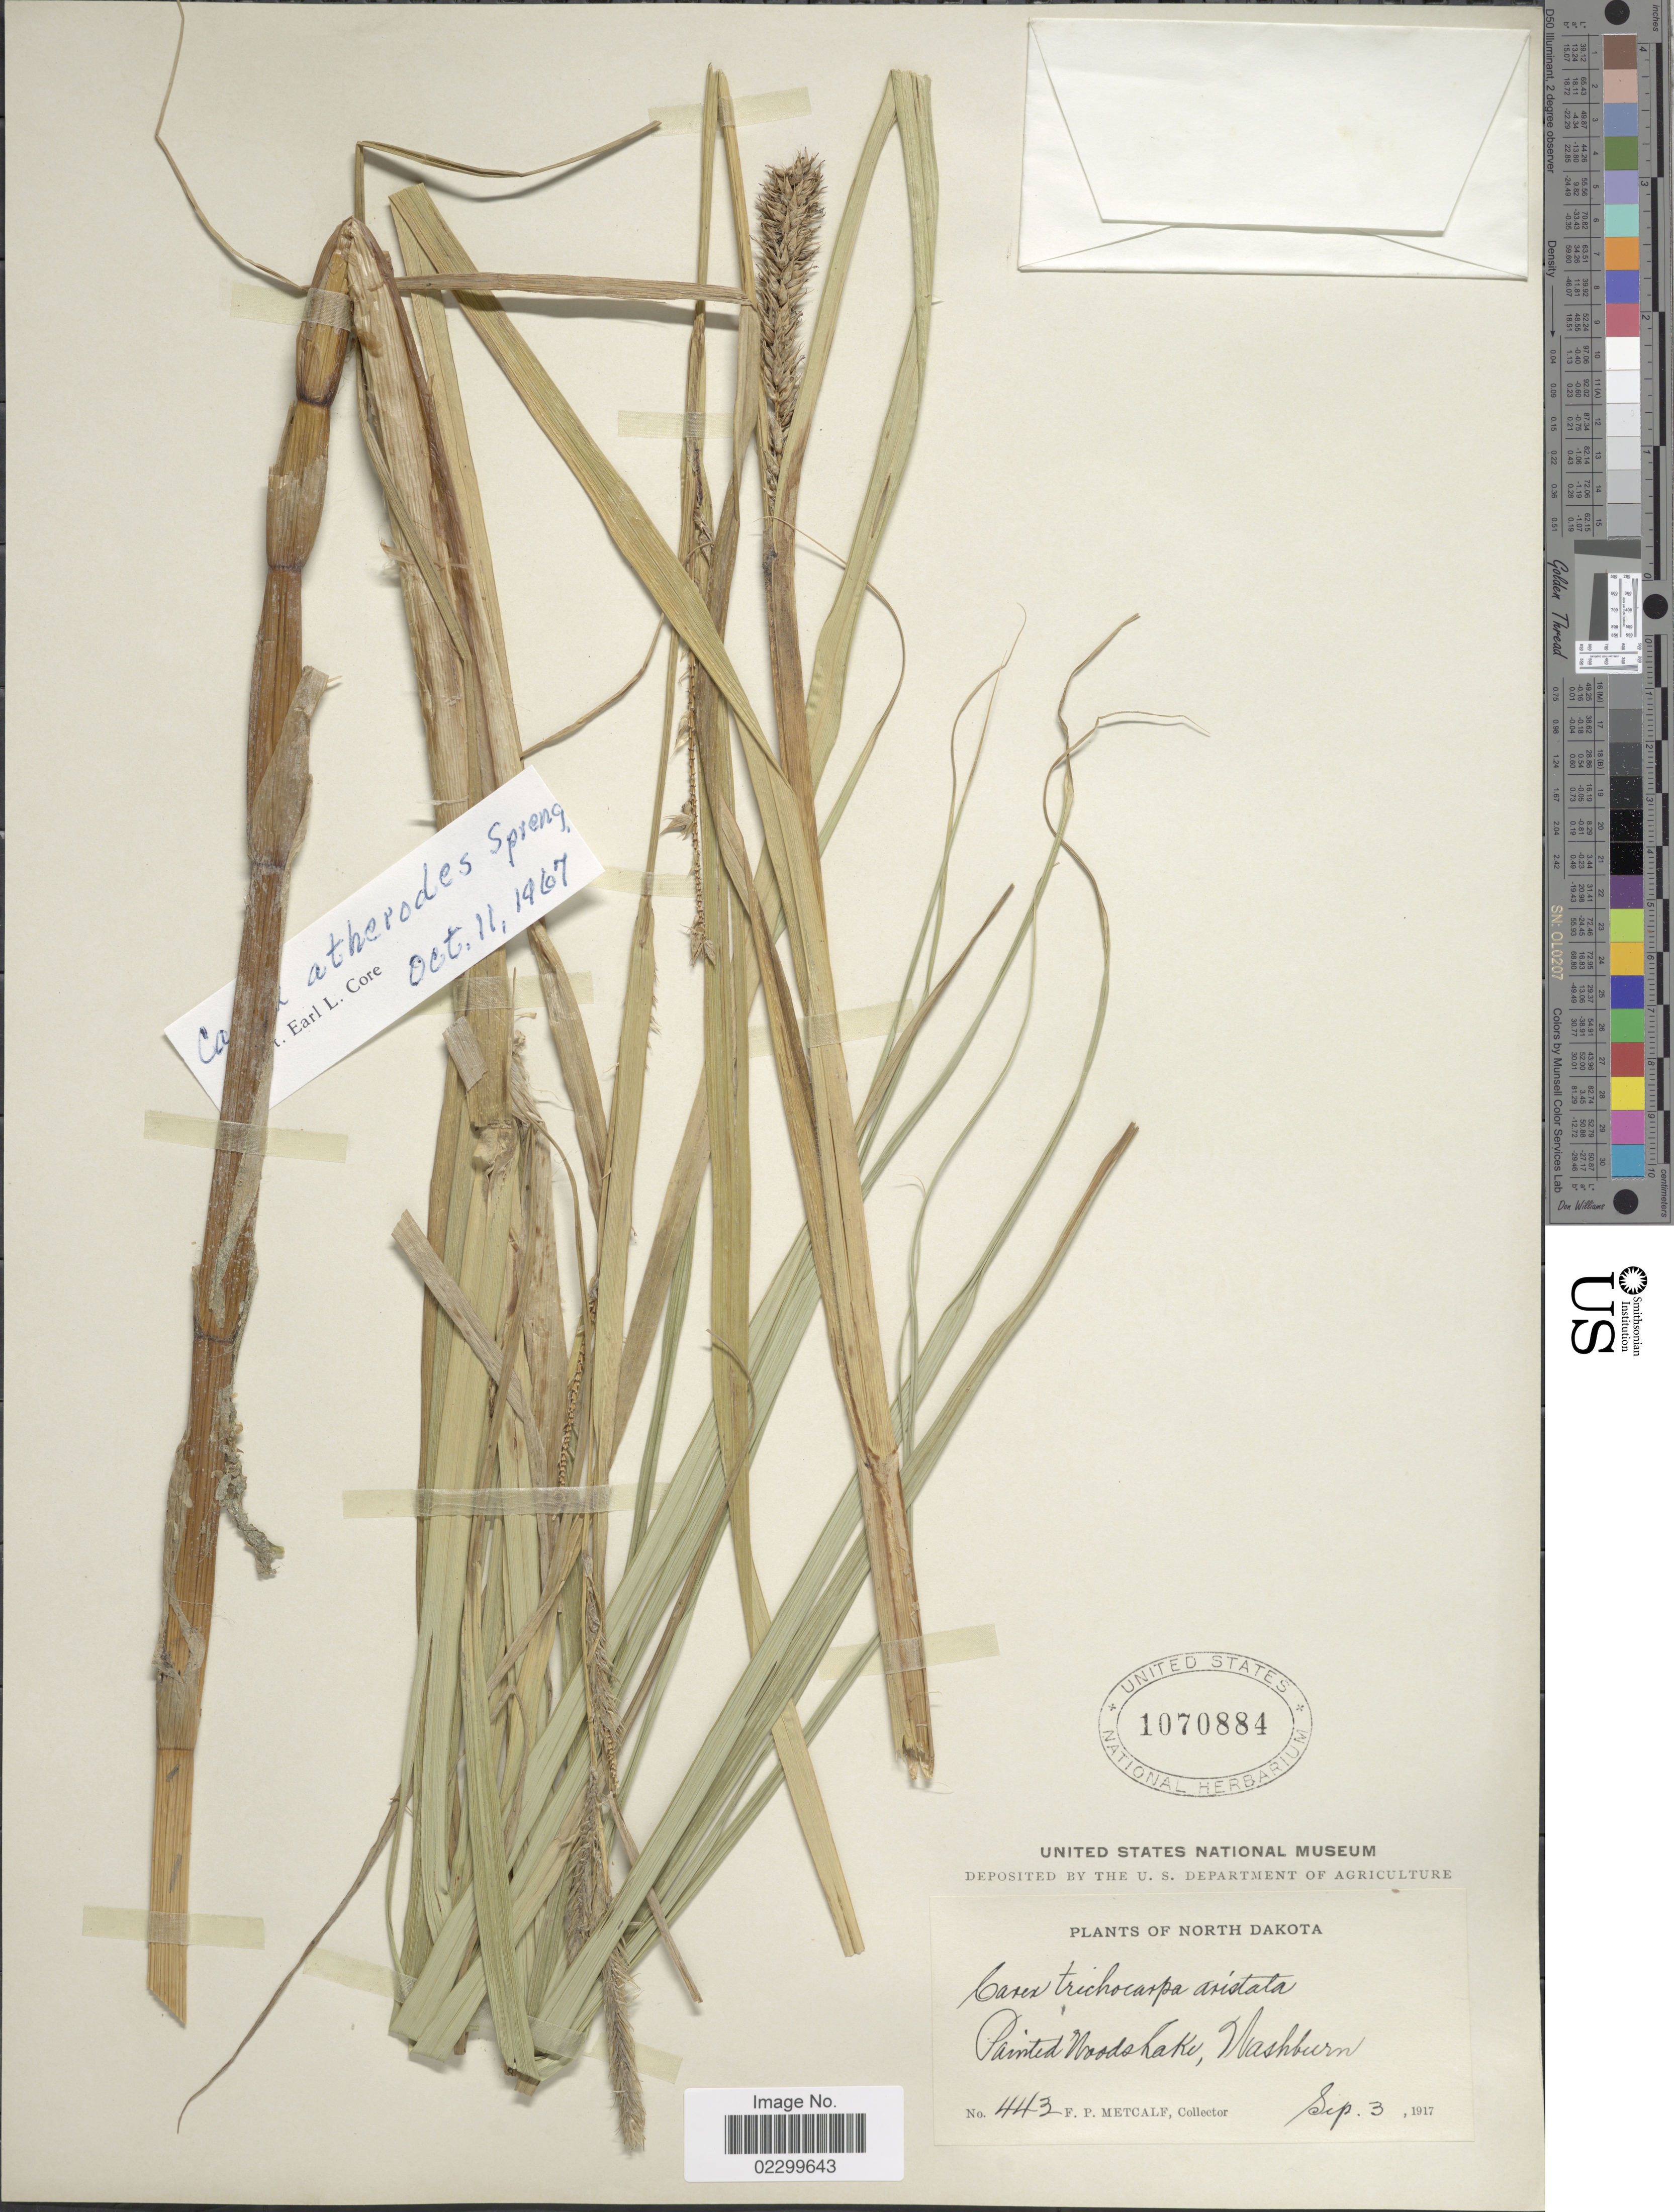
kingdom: Plantae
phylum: Tracheophyta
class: Liliopsida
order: Poales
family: Cyperaceae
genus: Carex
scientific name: Carex atherodes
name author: Spreng.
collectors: F. Metcalf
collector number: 443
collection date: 1917-09-03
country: United States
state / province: North Dakota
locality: Painted Woods Lake, Washburn.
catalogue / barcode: US 1070884